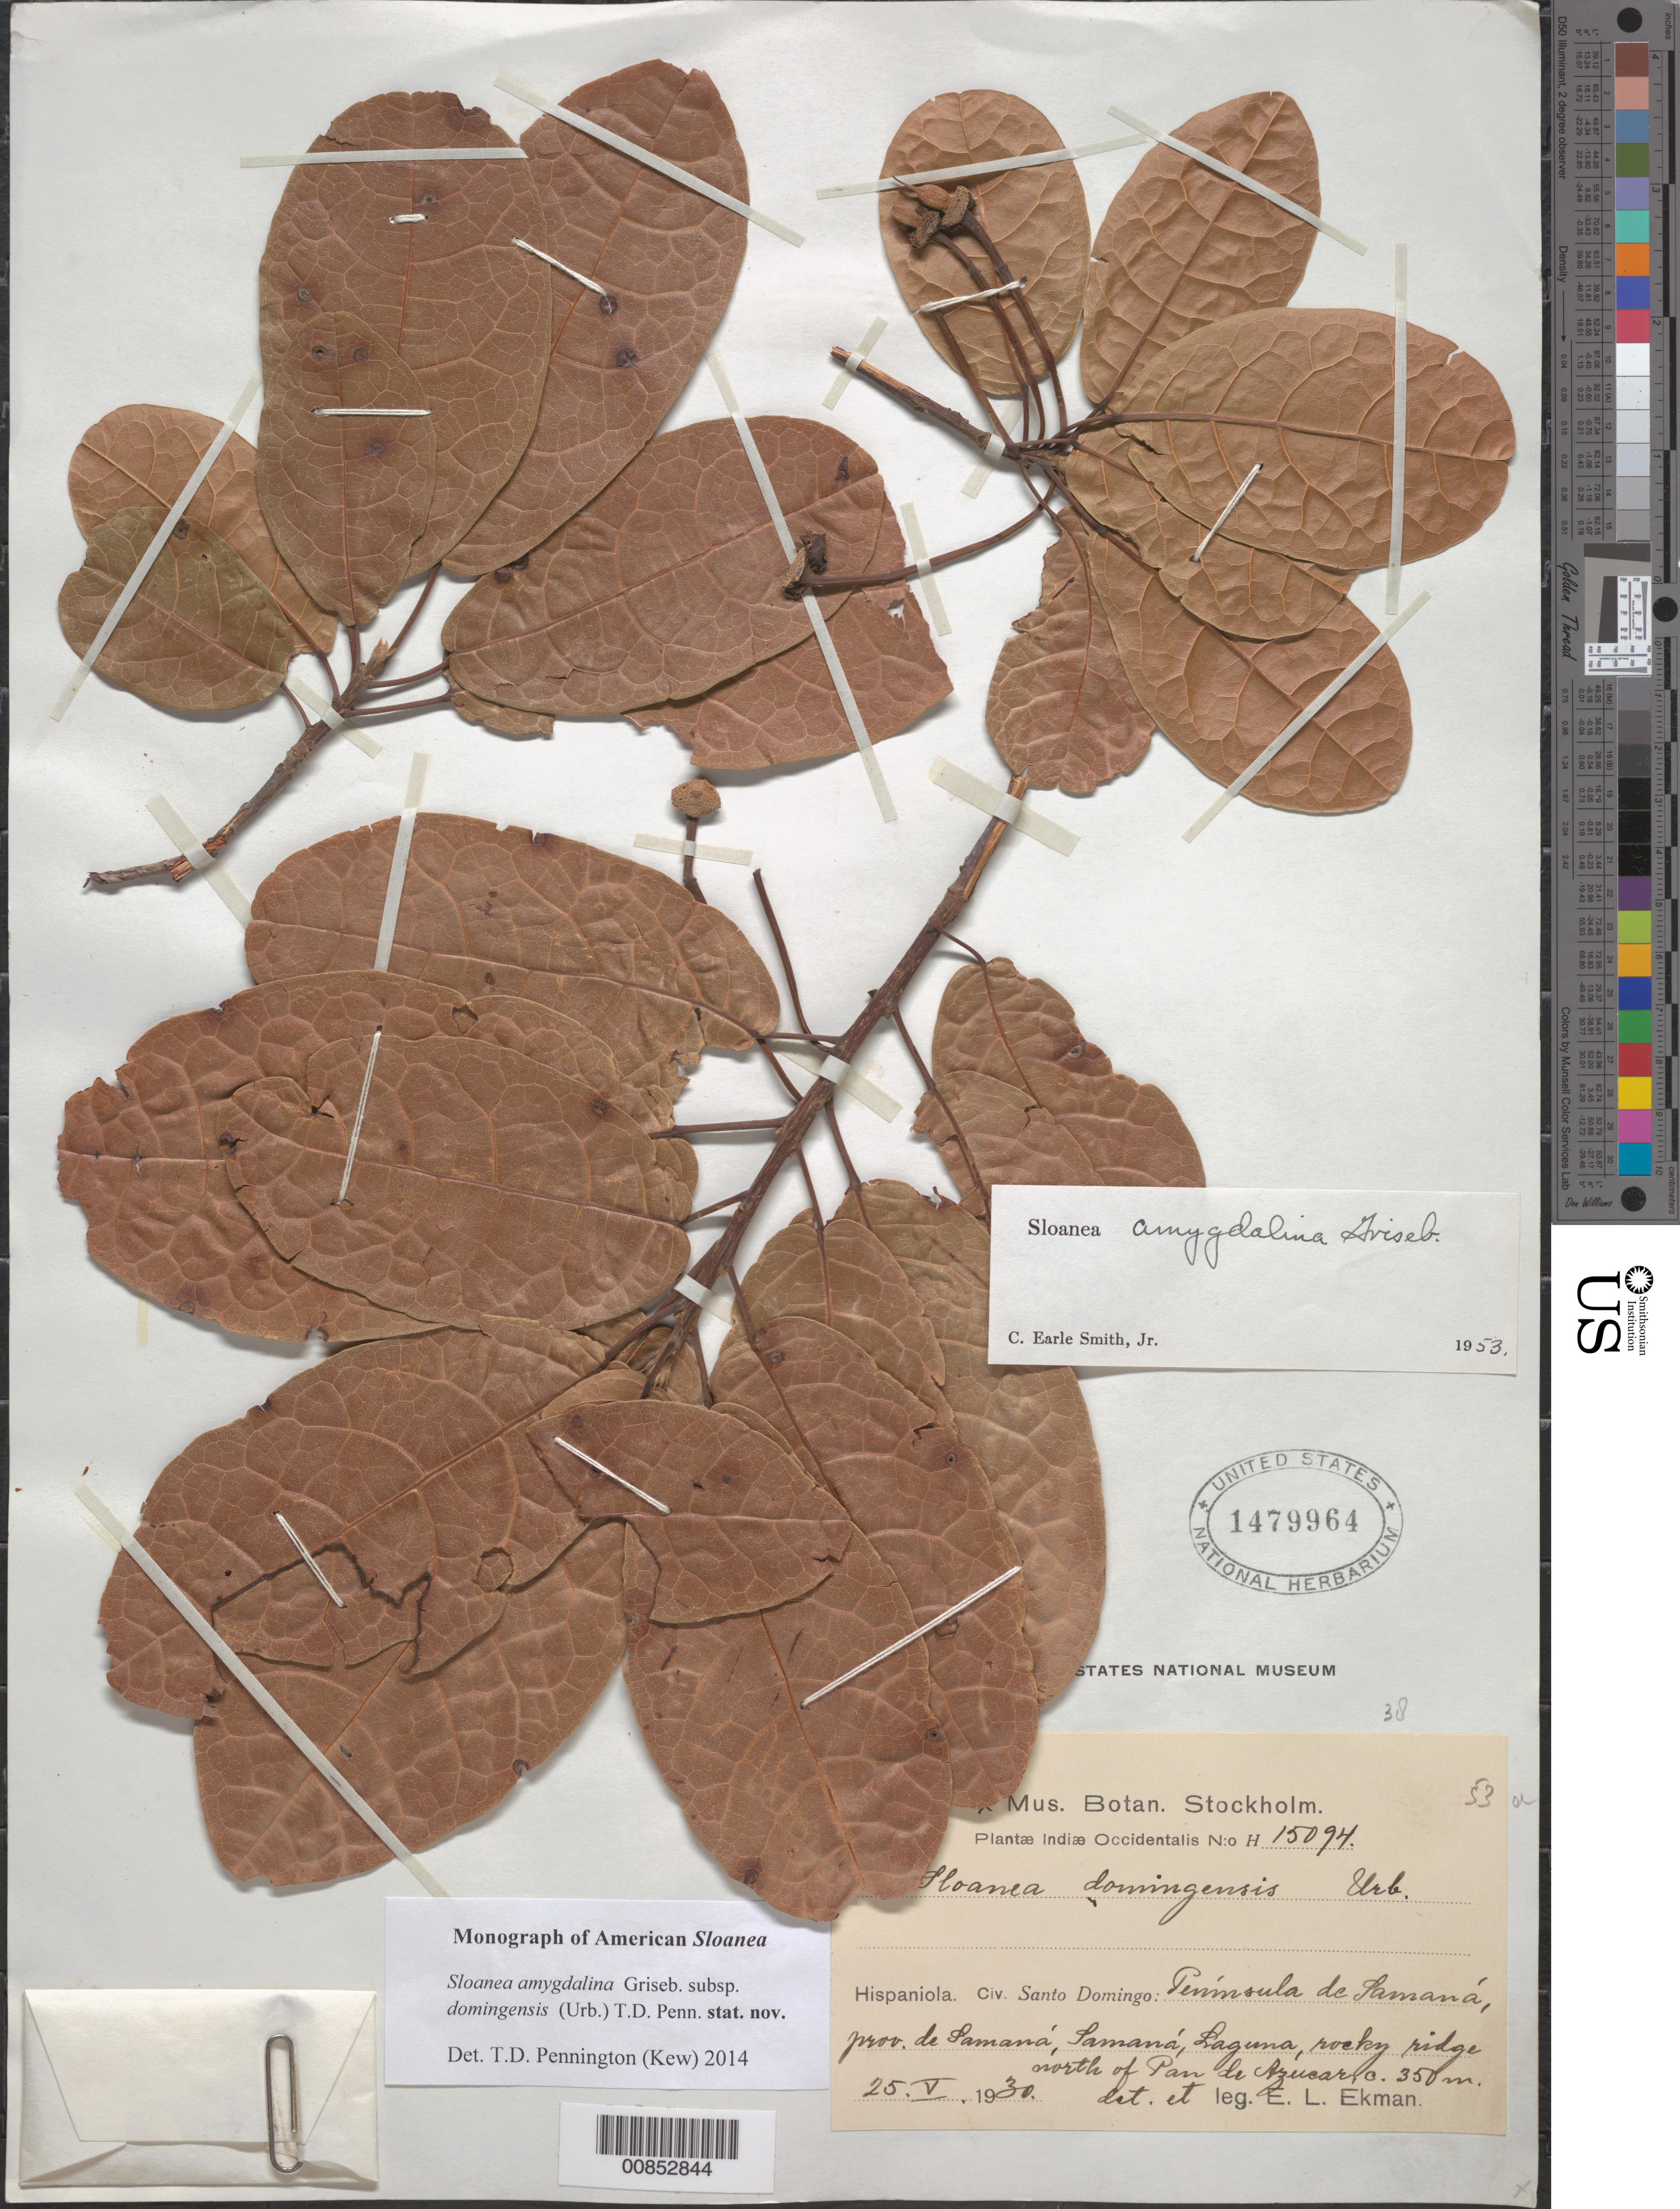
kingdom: Plantae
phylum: Tracheophyta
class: Magnoliopsida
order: Oxalidales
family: Elaeocarpaceae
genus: Sloanea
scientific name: Sloanea amygdalina subsp. domingensis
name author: (Urb.) T.D. Penn.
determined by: Pennington, T. D., (K)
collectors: E. L. Ekman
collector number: H 15094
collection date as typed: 25 May 1930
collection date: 1930-05-25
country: Dominican Republic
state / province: Samana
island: Hispaniola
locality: Península de Samaná, Samaná, Laguna, N of Pan de Azucar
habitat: Rocky ridge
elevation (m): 350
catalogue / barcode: US 1479964